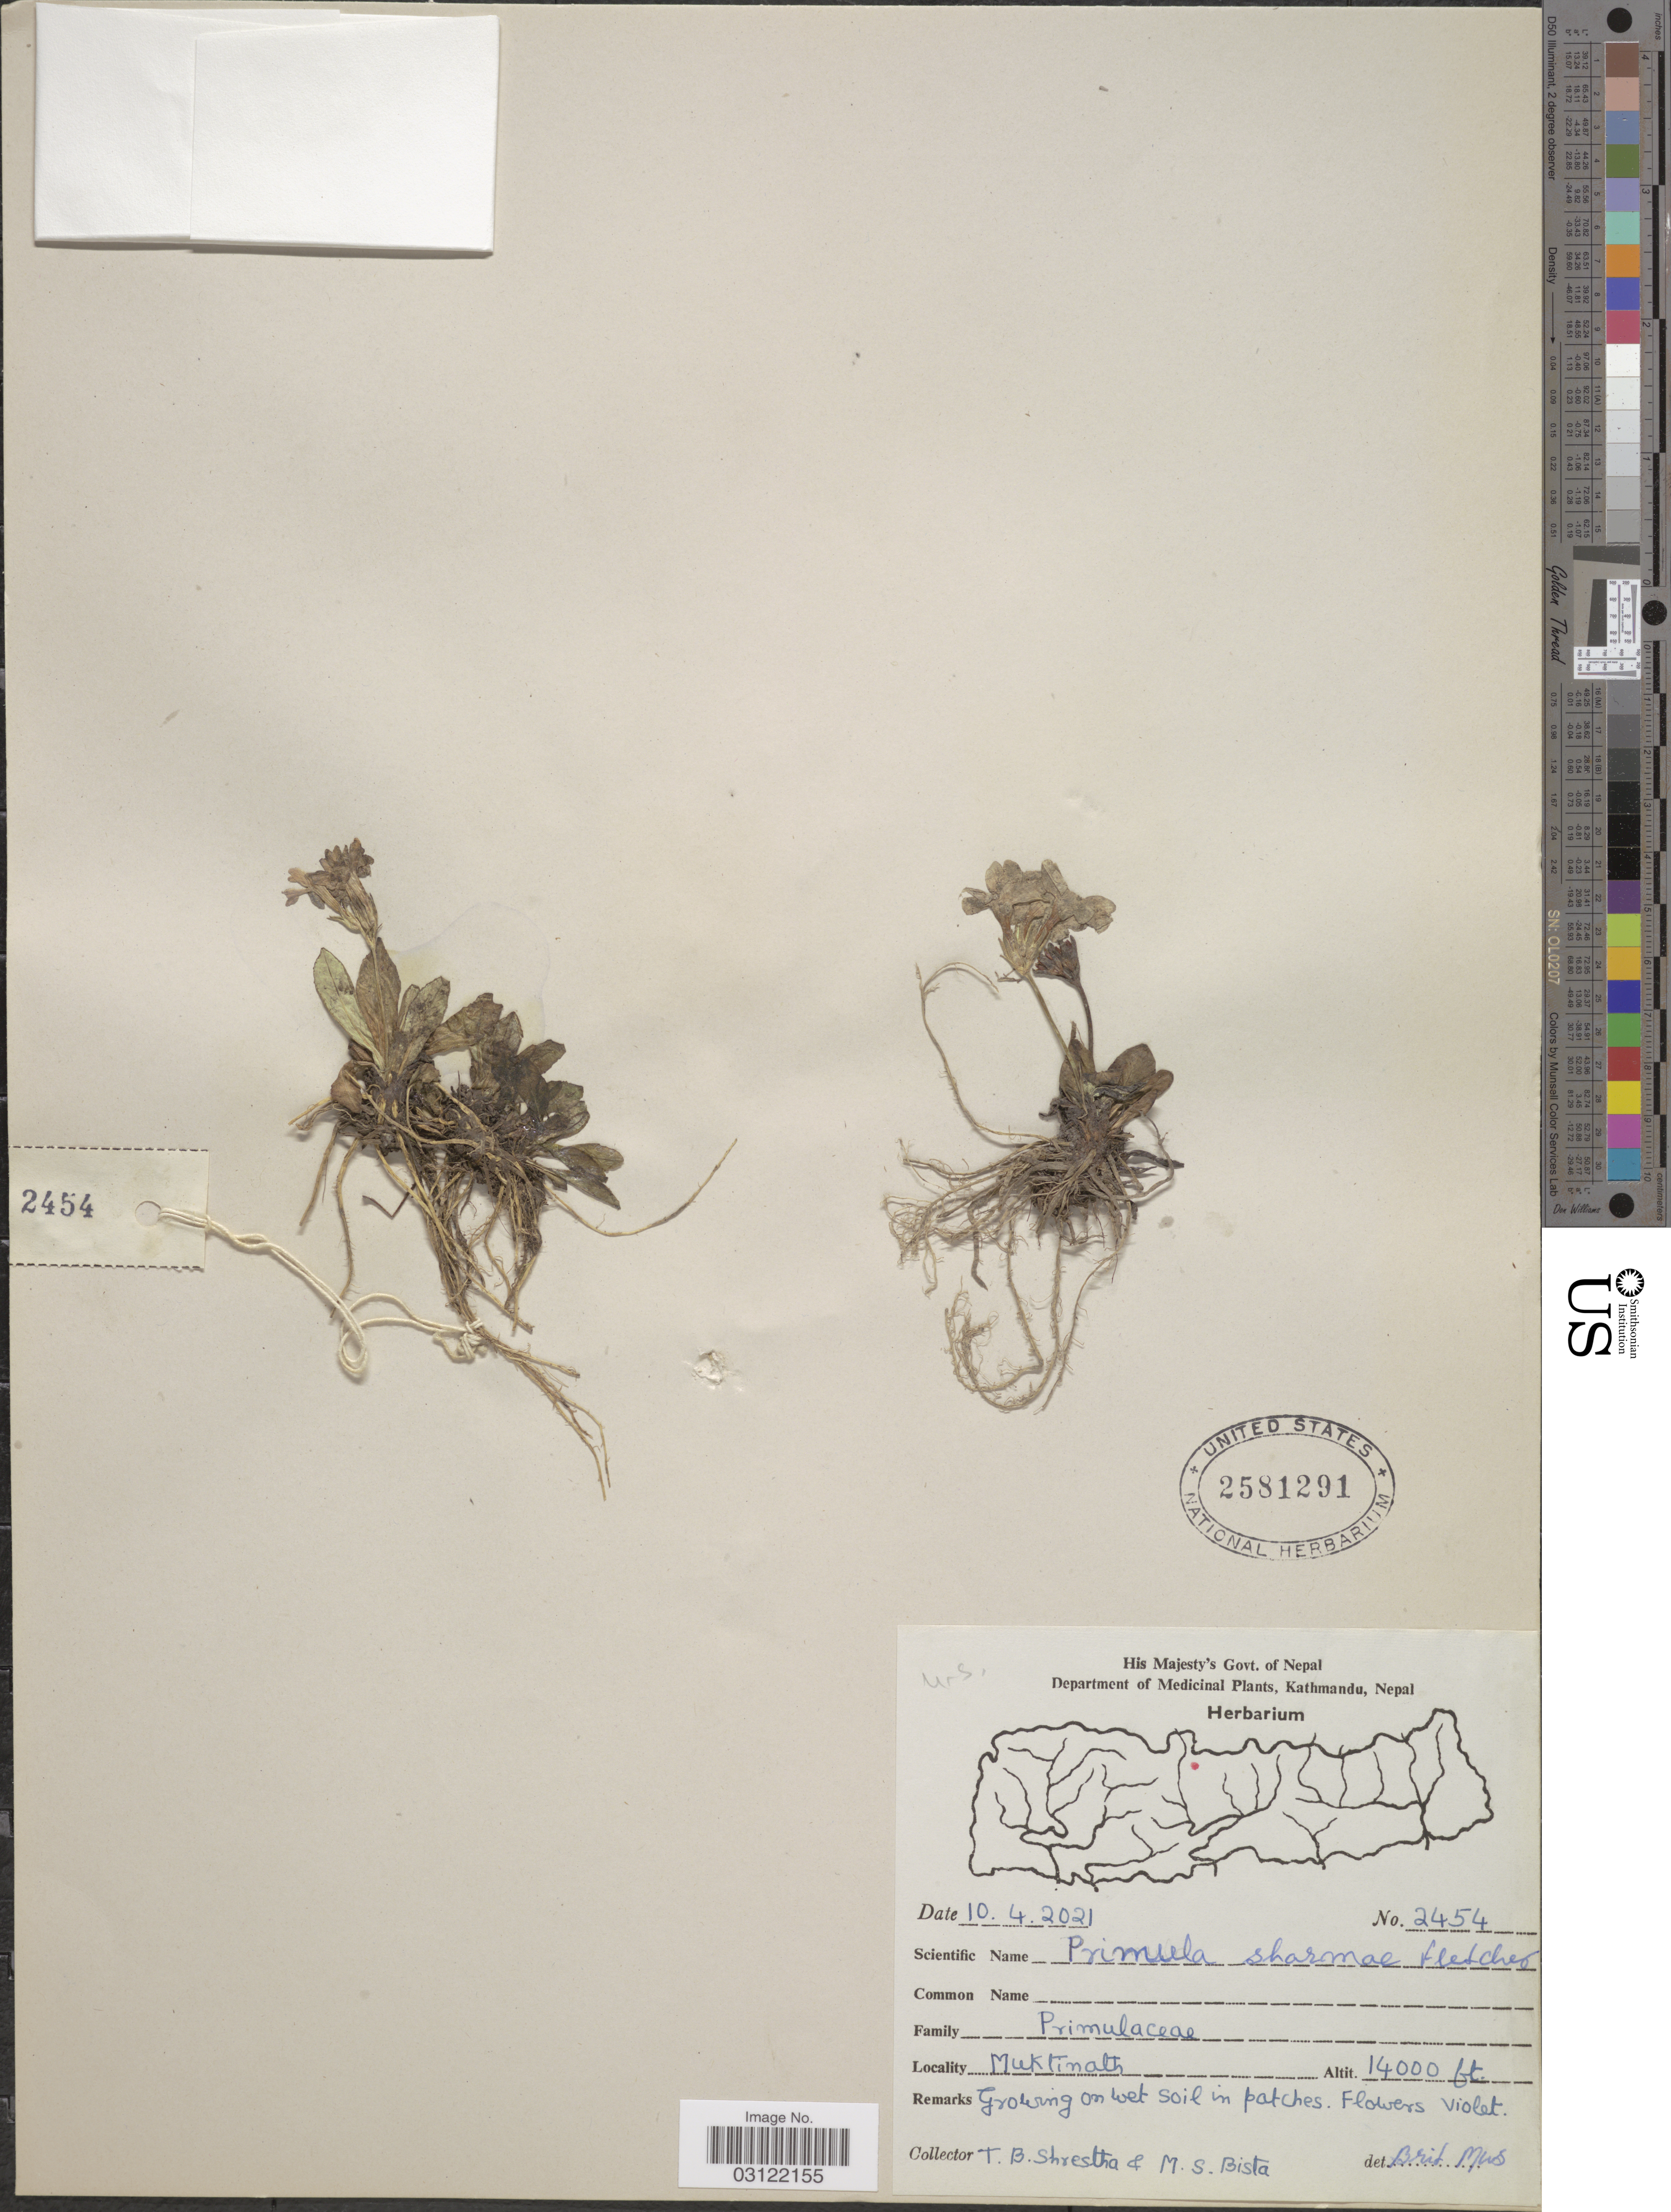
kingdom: Plantae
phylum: Tracheophyta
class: Magnoliopsida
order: Ericales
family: Primulaceae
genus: Primula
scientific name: Primula sharmae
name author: H.R. Fletcher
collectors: T. B. Shrestha & M. Bista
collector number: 2454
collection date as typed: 10.4.2021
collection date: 1964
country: Nepal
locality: Muktinath.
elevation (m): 4267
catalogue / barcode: US 2581291